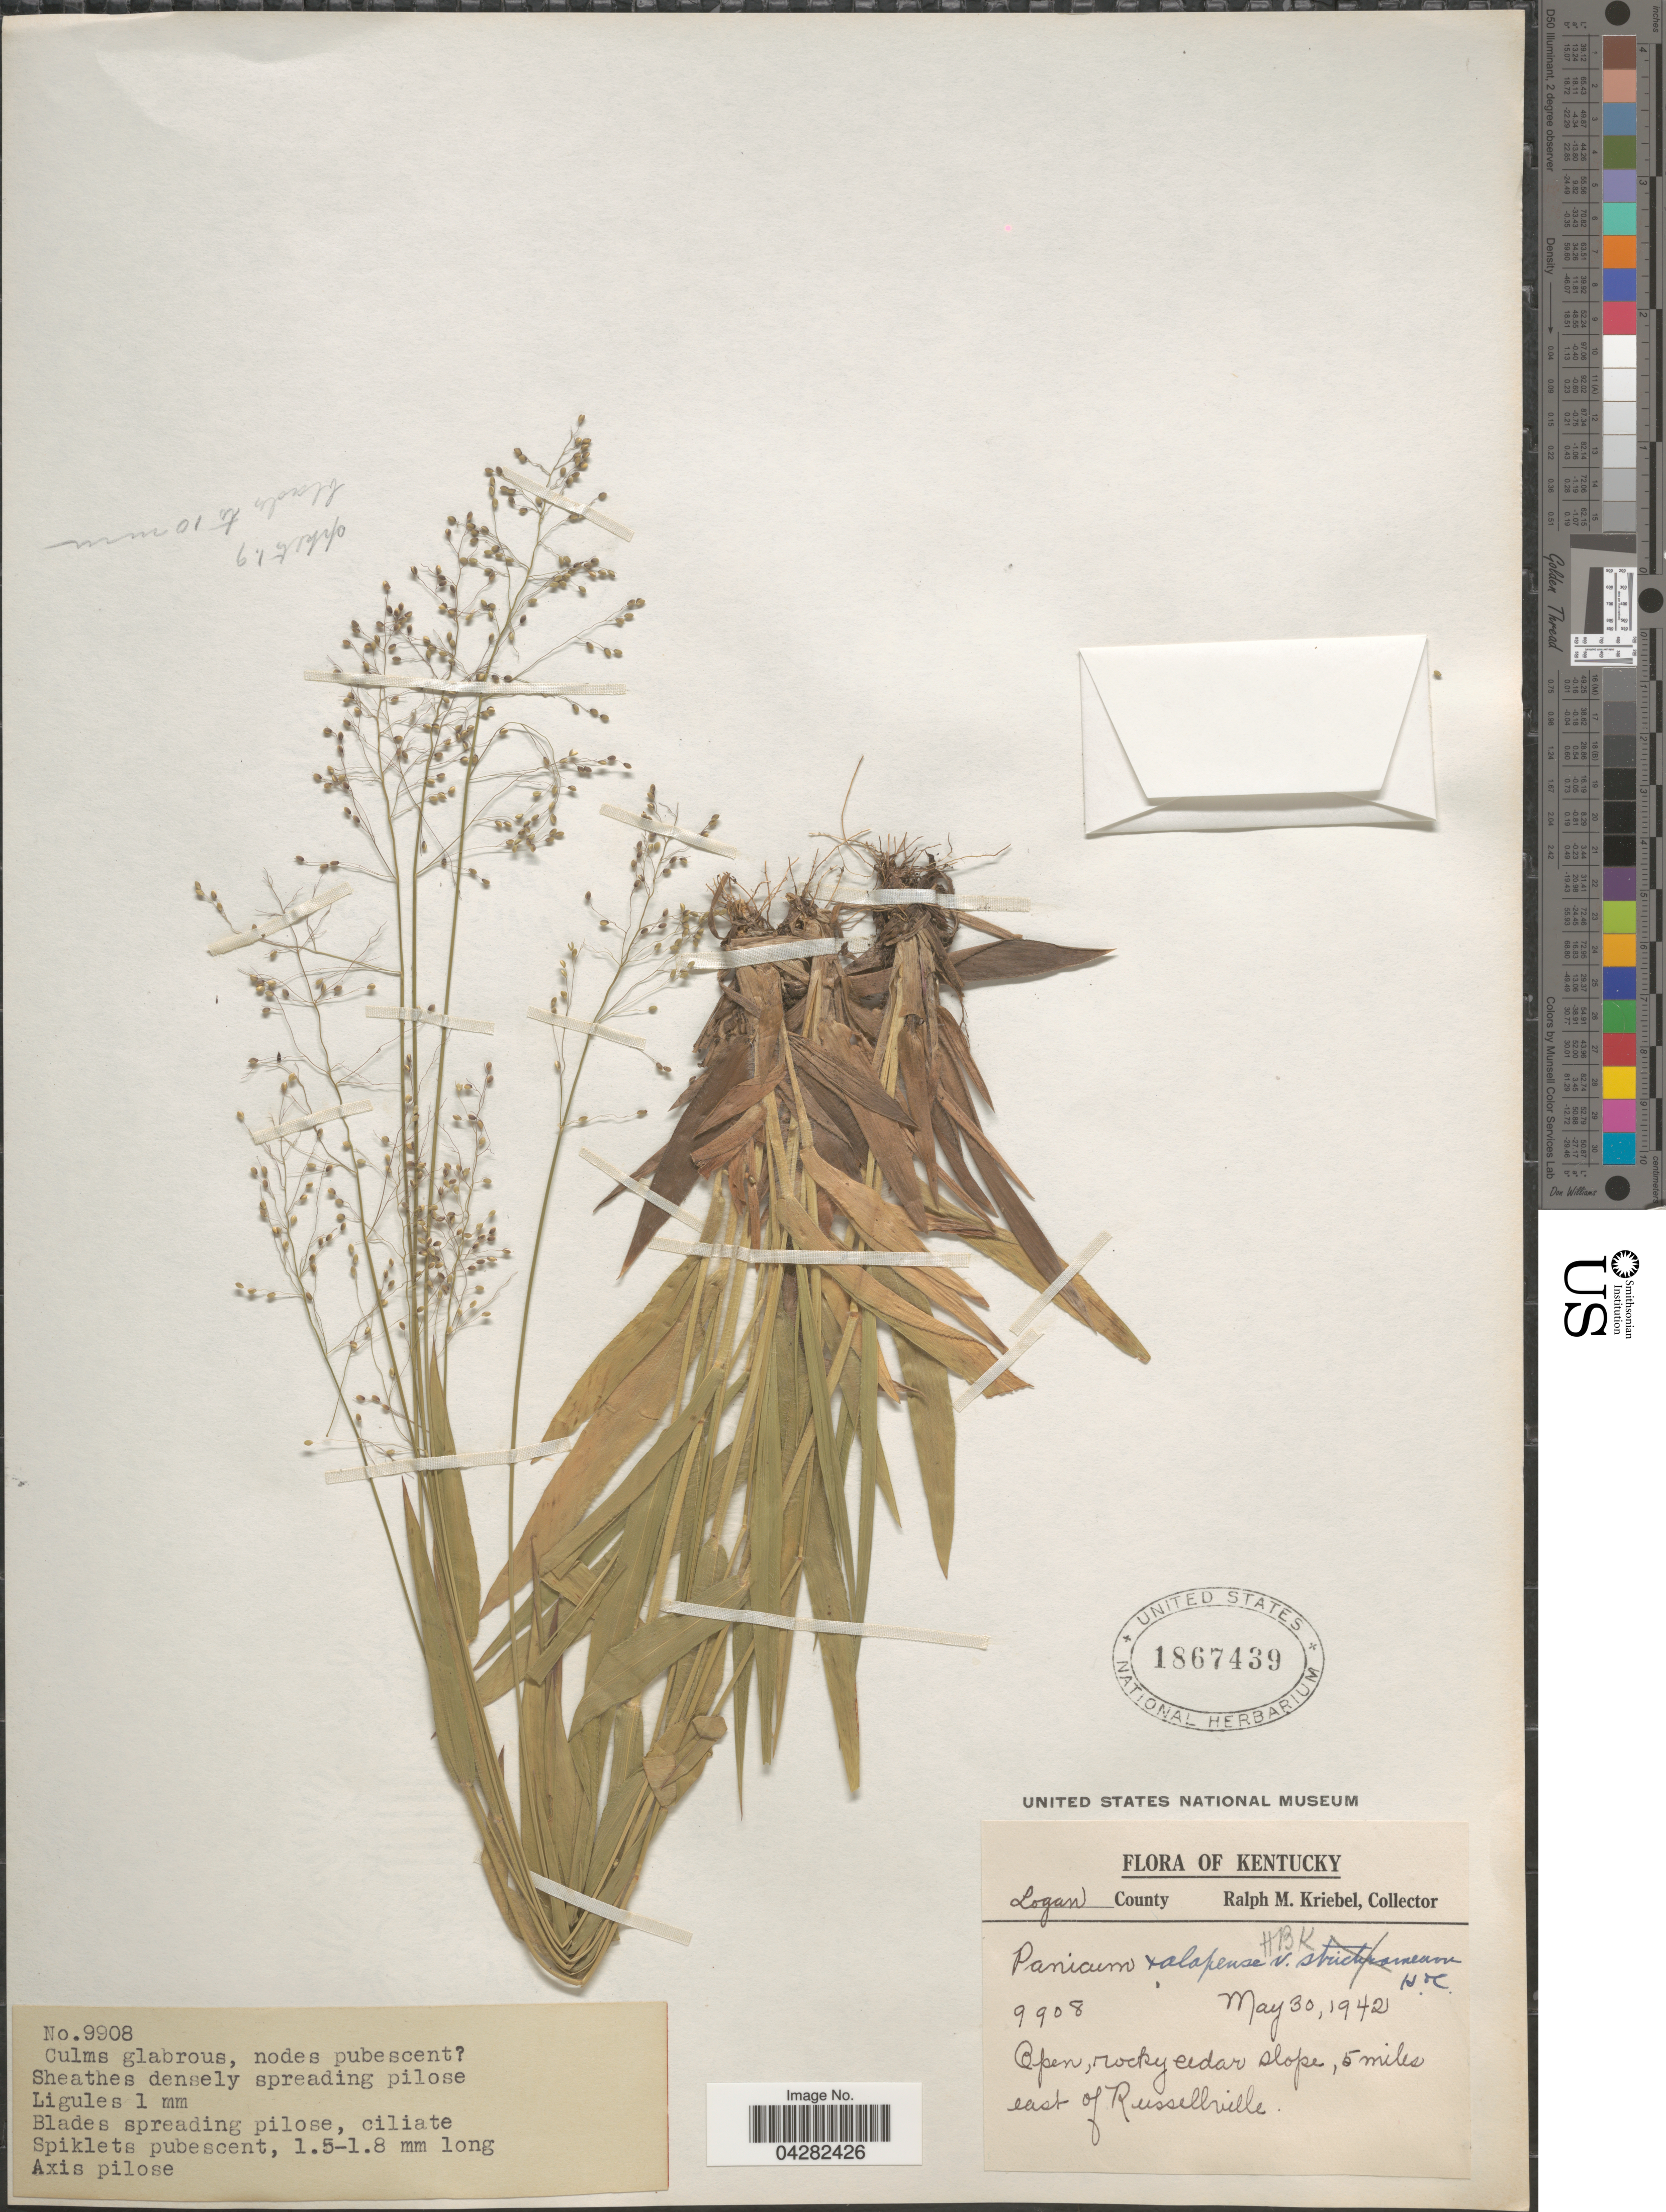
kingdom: Plantae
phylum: Tracheophyta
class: Liliopsida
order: Poales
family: Poaceae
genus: Dichanthelium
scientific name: Dichanthelium laxiflorum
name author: (Lam.) Gould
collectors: R. M. Kriebel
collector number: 9908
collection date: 1942-05-30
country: United States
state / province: Kentucky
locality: Logan County. Open, rocky cedar slope, 5 miles east of Russellville.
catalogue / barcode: US 1867439